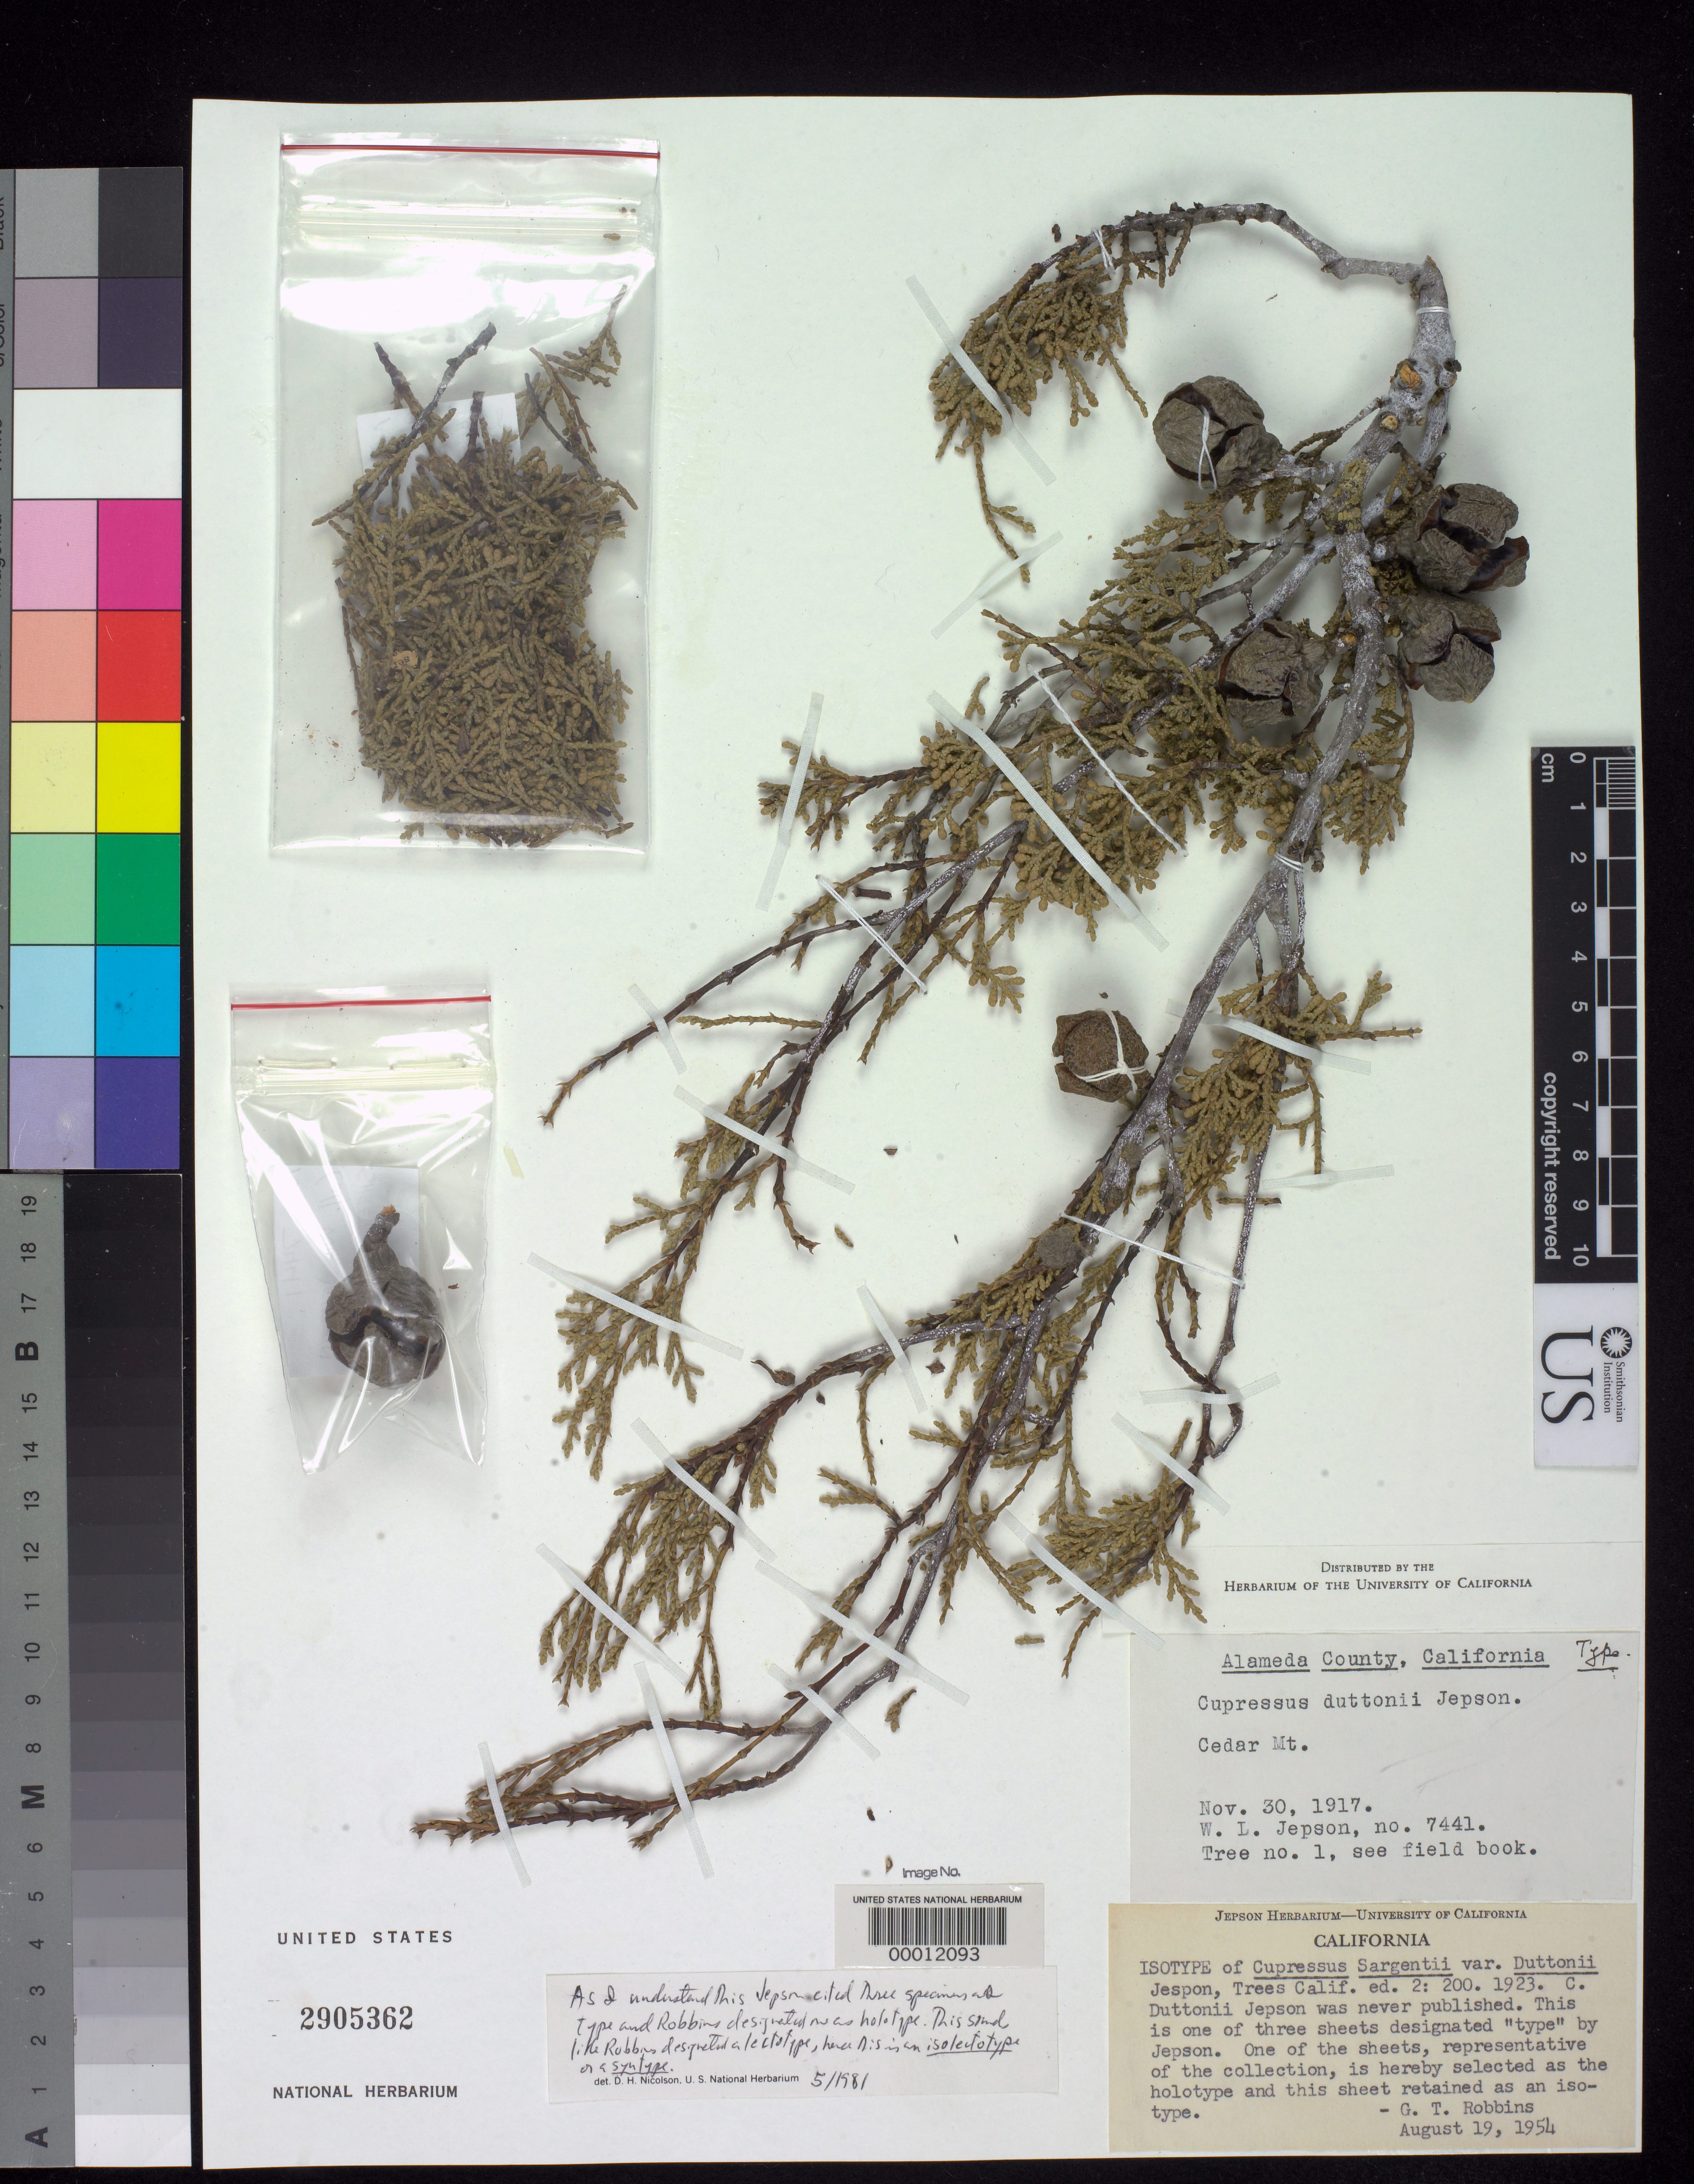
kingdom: Plantae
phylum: Tracheophyta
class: Pinopsida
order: Pinales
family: Cupressaceae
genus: Cupressus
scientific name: Cupressus sargentii var. duttonii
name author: Jeps.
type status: Isosyntype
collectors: W. L. Jepson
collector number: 7441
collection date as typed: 30 Nov 1917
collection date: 1917-11-30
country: United States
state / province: California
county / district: Alameda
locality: Cedar Mt.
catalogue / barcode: US 2905362